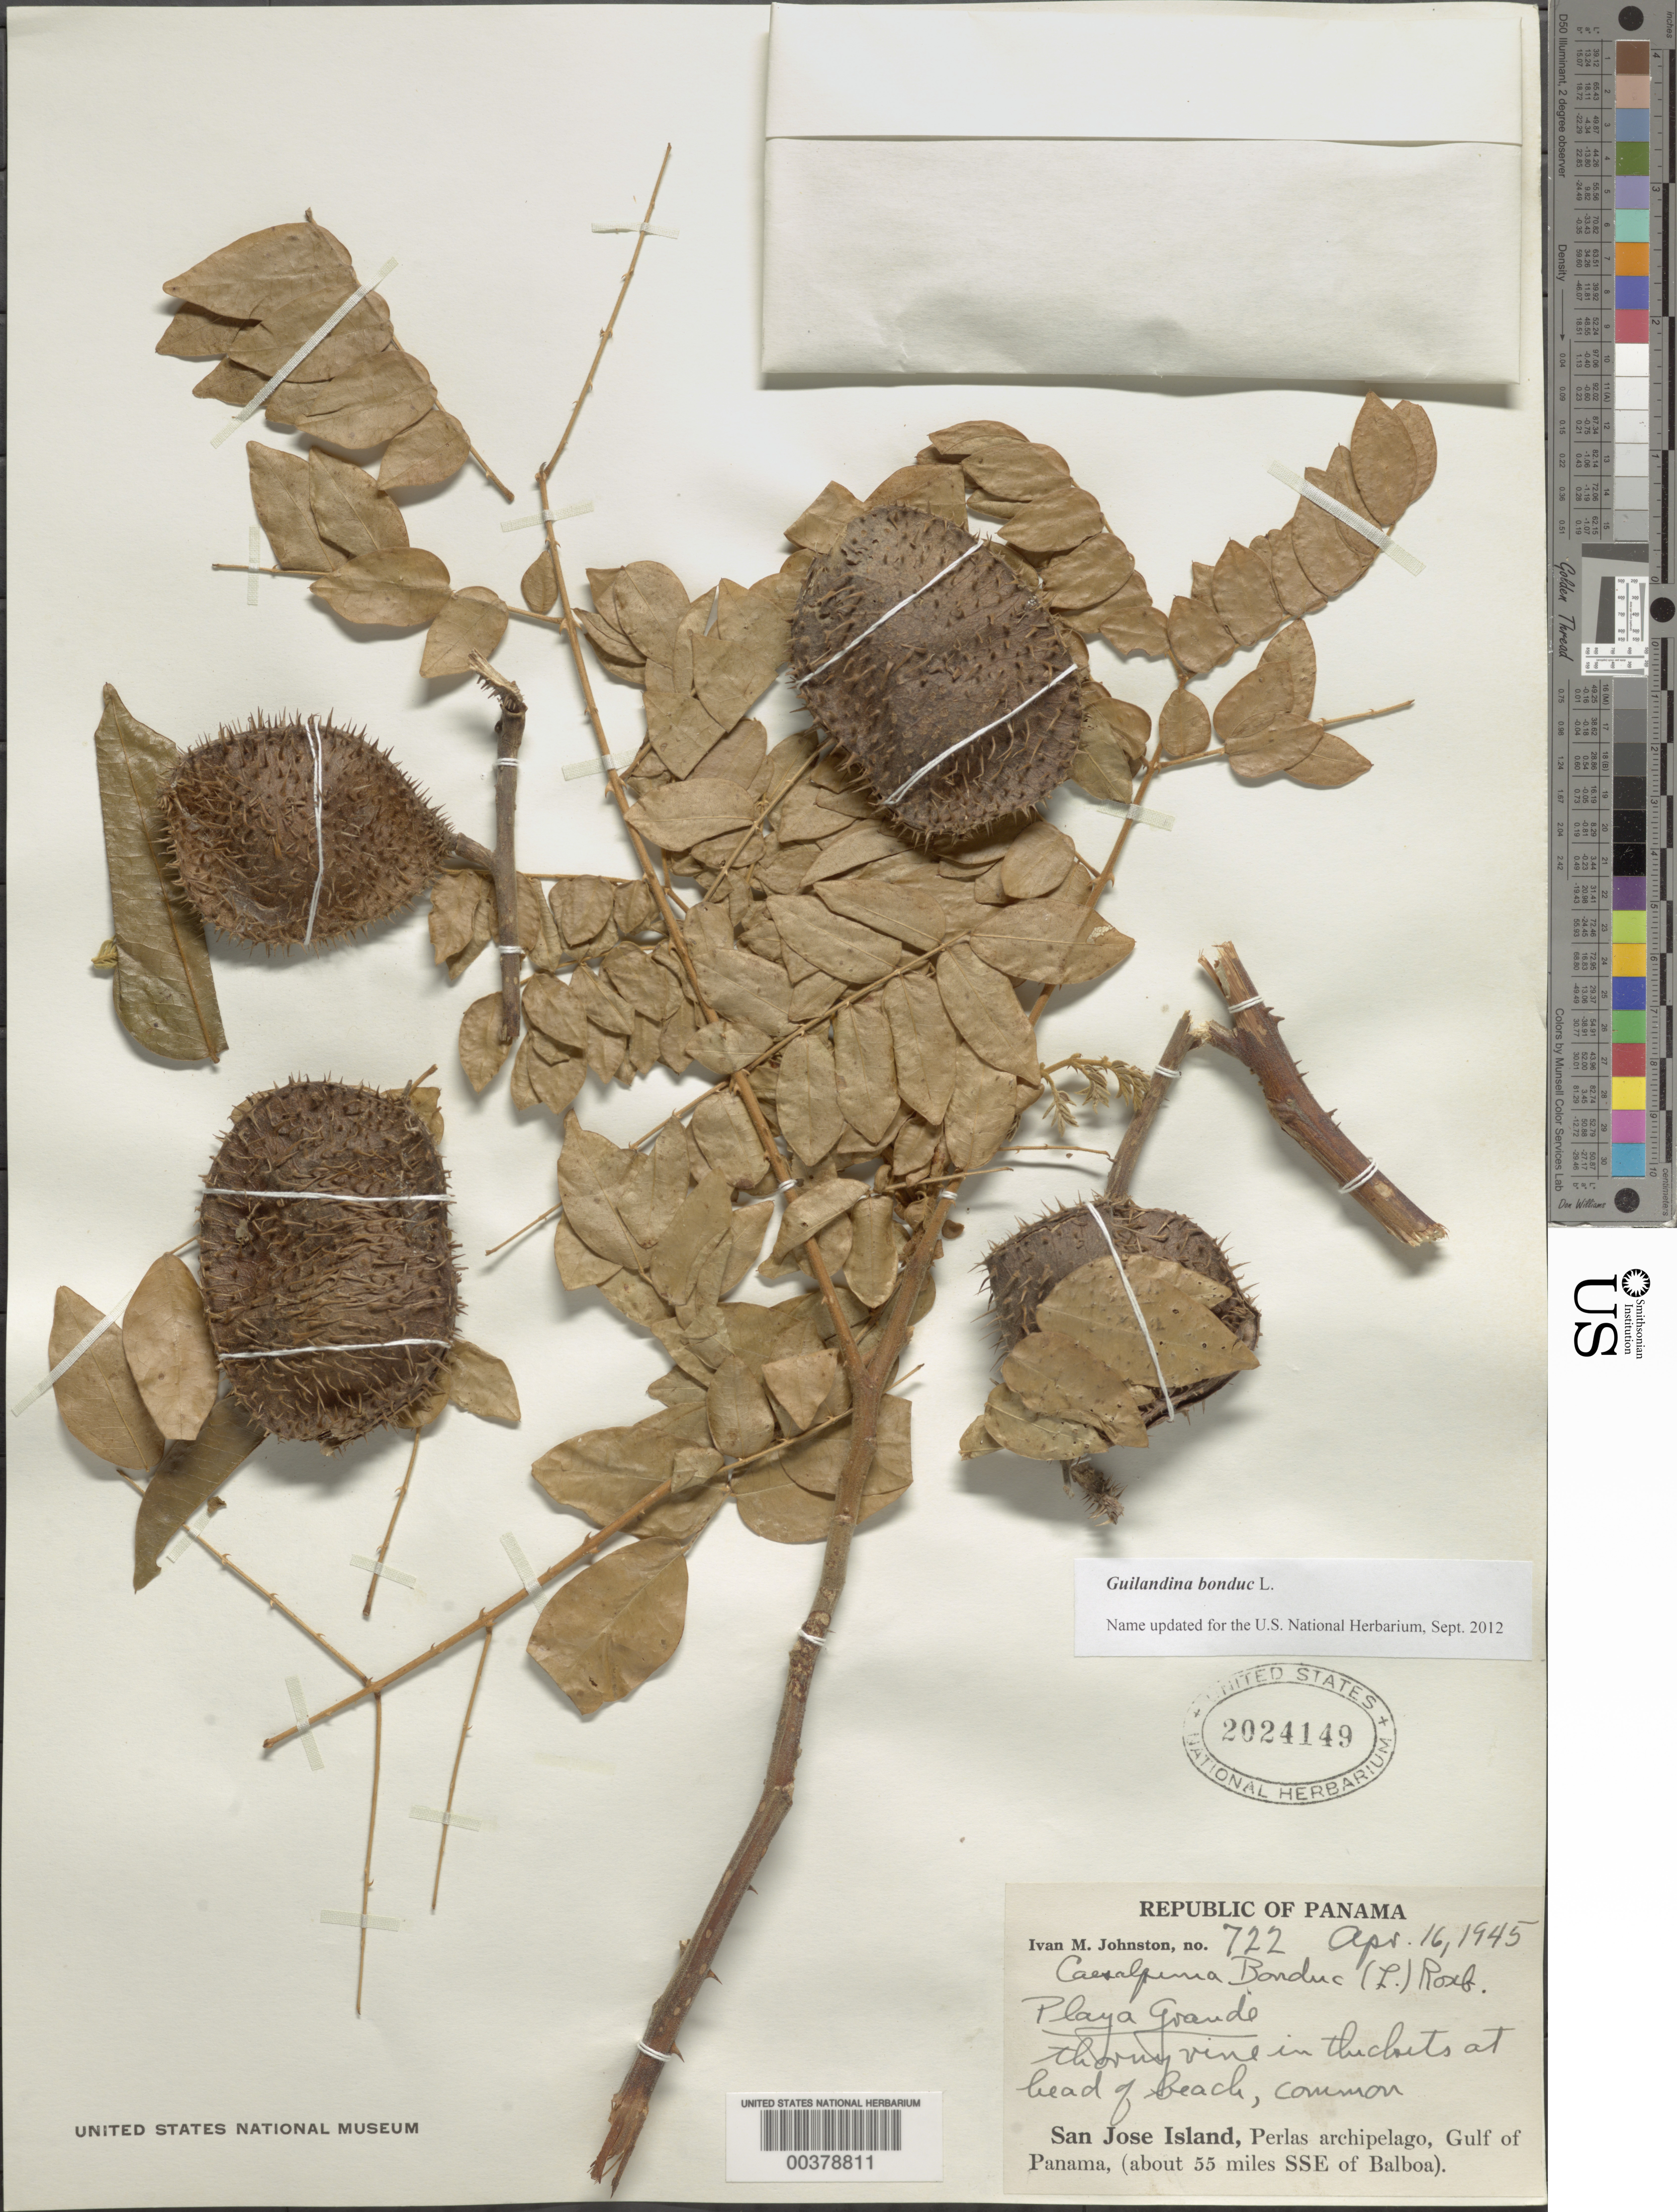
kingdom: Plantae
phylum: Tracheophyta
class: Magnoliopsida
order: Fabales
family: Fabaceae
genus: Guilandina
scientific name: Guilandina bonduc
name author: L.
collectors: I.M. Johnston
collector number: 722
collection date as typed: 16 Apr 1945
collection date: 1945-04-16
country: Panama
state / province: Panamá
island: San José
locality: Playa Grande, head of beach, San Jose i., Perlas Archipelago, Gulf of Panama, about 55 mi SSE of Balboa [Perlas Is.]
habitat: Thickets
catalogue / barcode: US 2024149